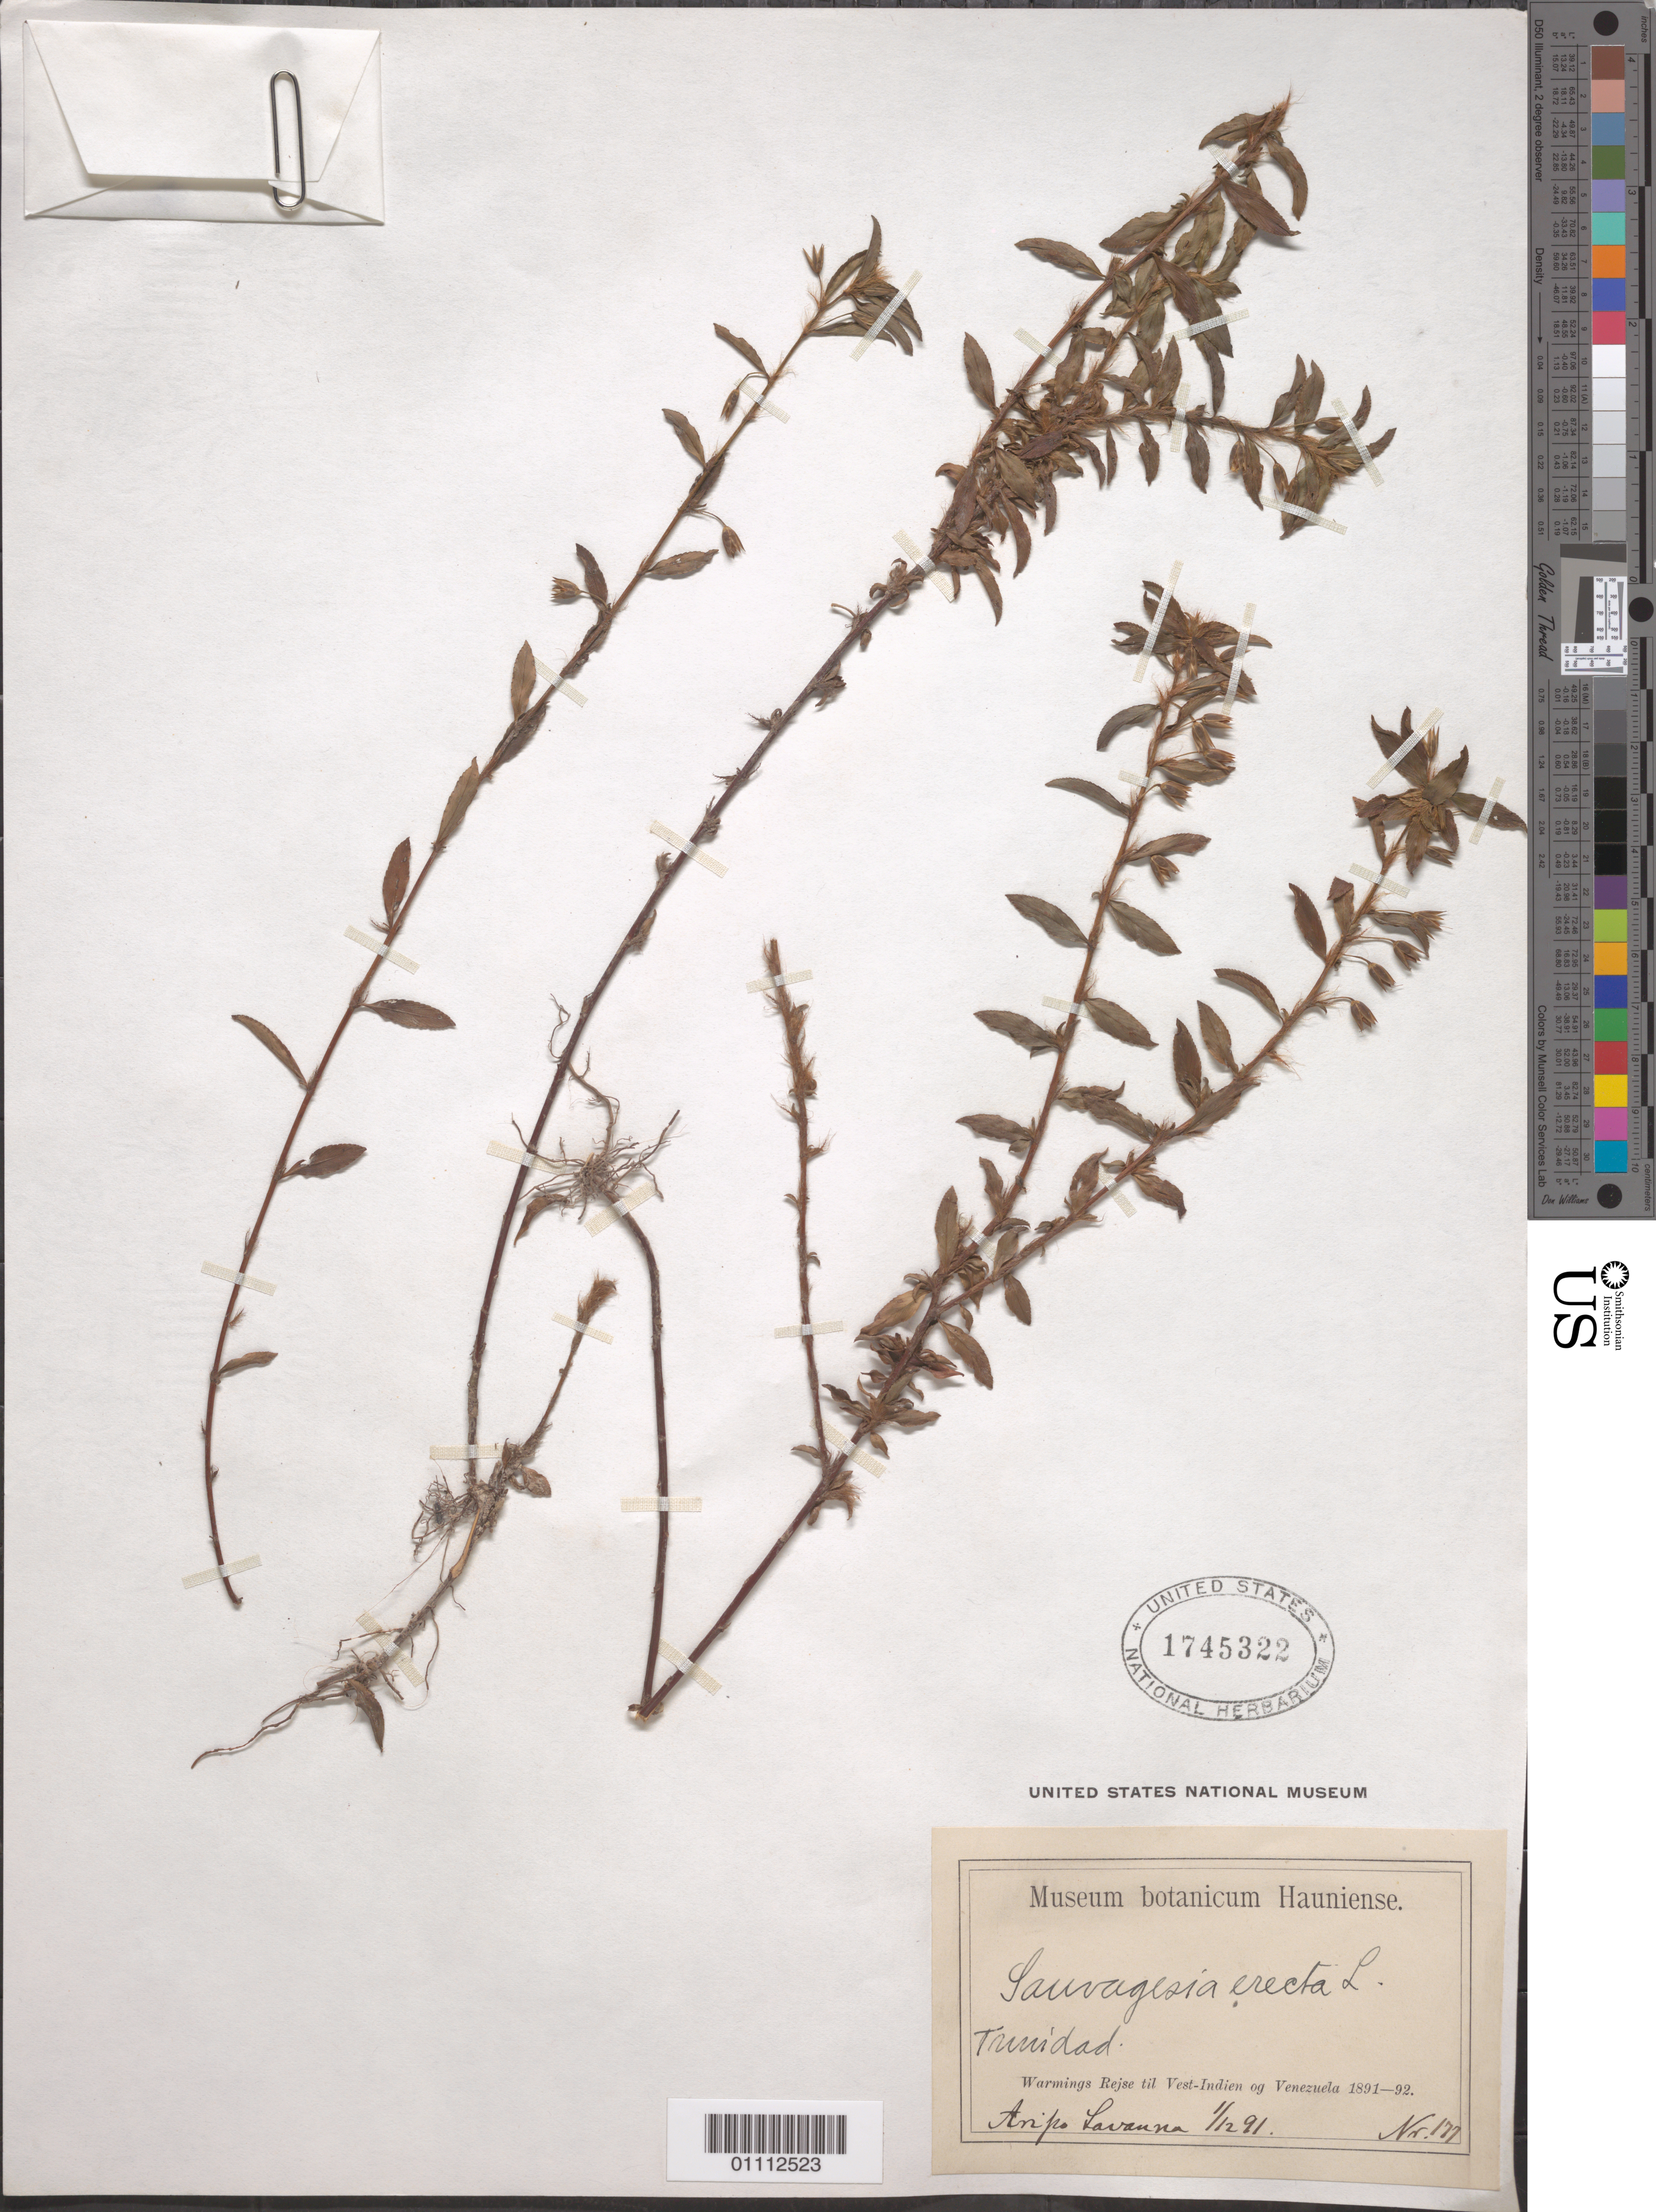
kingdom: Plantae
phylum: Tracheophyta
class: Magnoliopsida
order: Malpighiales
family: Ochnaceae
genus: Sauvagesia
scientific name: Sauvagesia erecta subsp. erecta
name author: L.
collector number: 177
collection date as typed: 01 Dec 1891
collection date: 1891-12-01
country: Trinidad and Tobago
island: Trinidad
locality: Aripo Savanna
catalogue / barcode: US 1745322